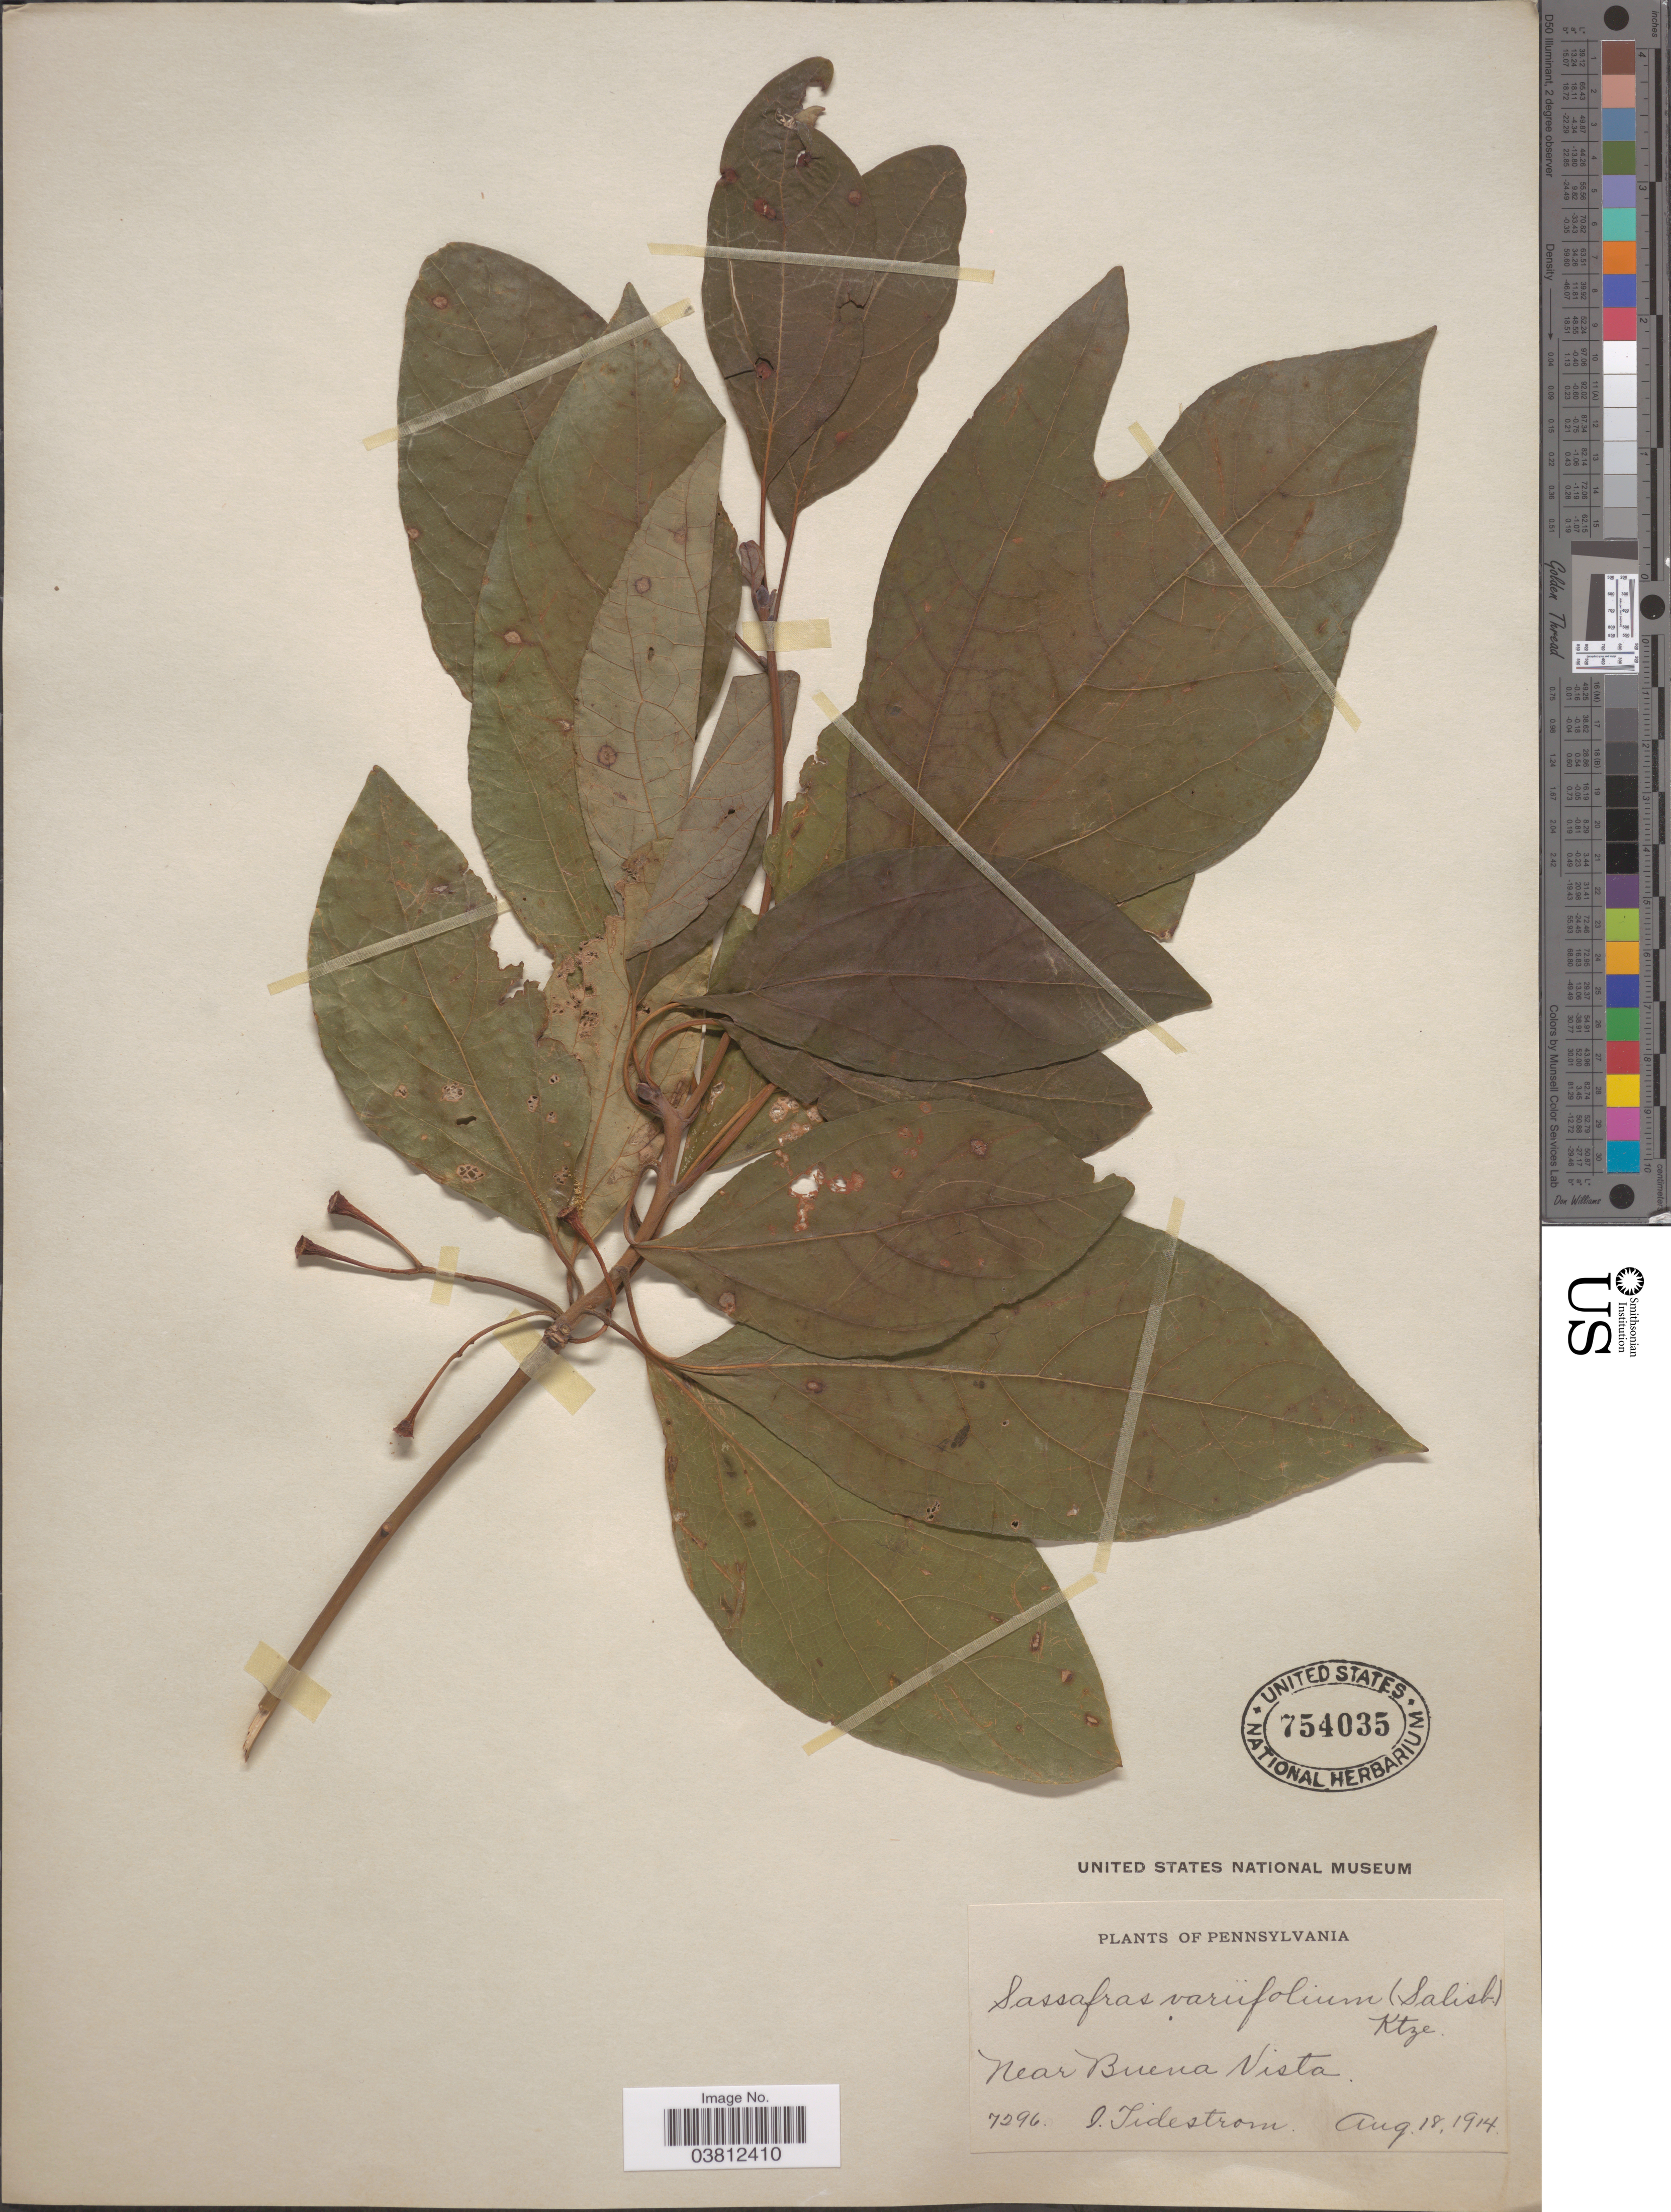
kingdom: Plantae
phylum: Tracheophyta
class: Magnoliopsida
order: Laurales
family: Lauraceae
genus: Sassafras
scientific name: Sassafras albidum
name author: (Nutt.) Nees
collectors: I. F. Tidestrom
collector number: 7296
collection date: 1914-08-18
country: United States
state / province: Pennsylvania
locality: Near Buena Vista.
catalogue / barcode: US 754035